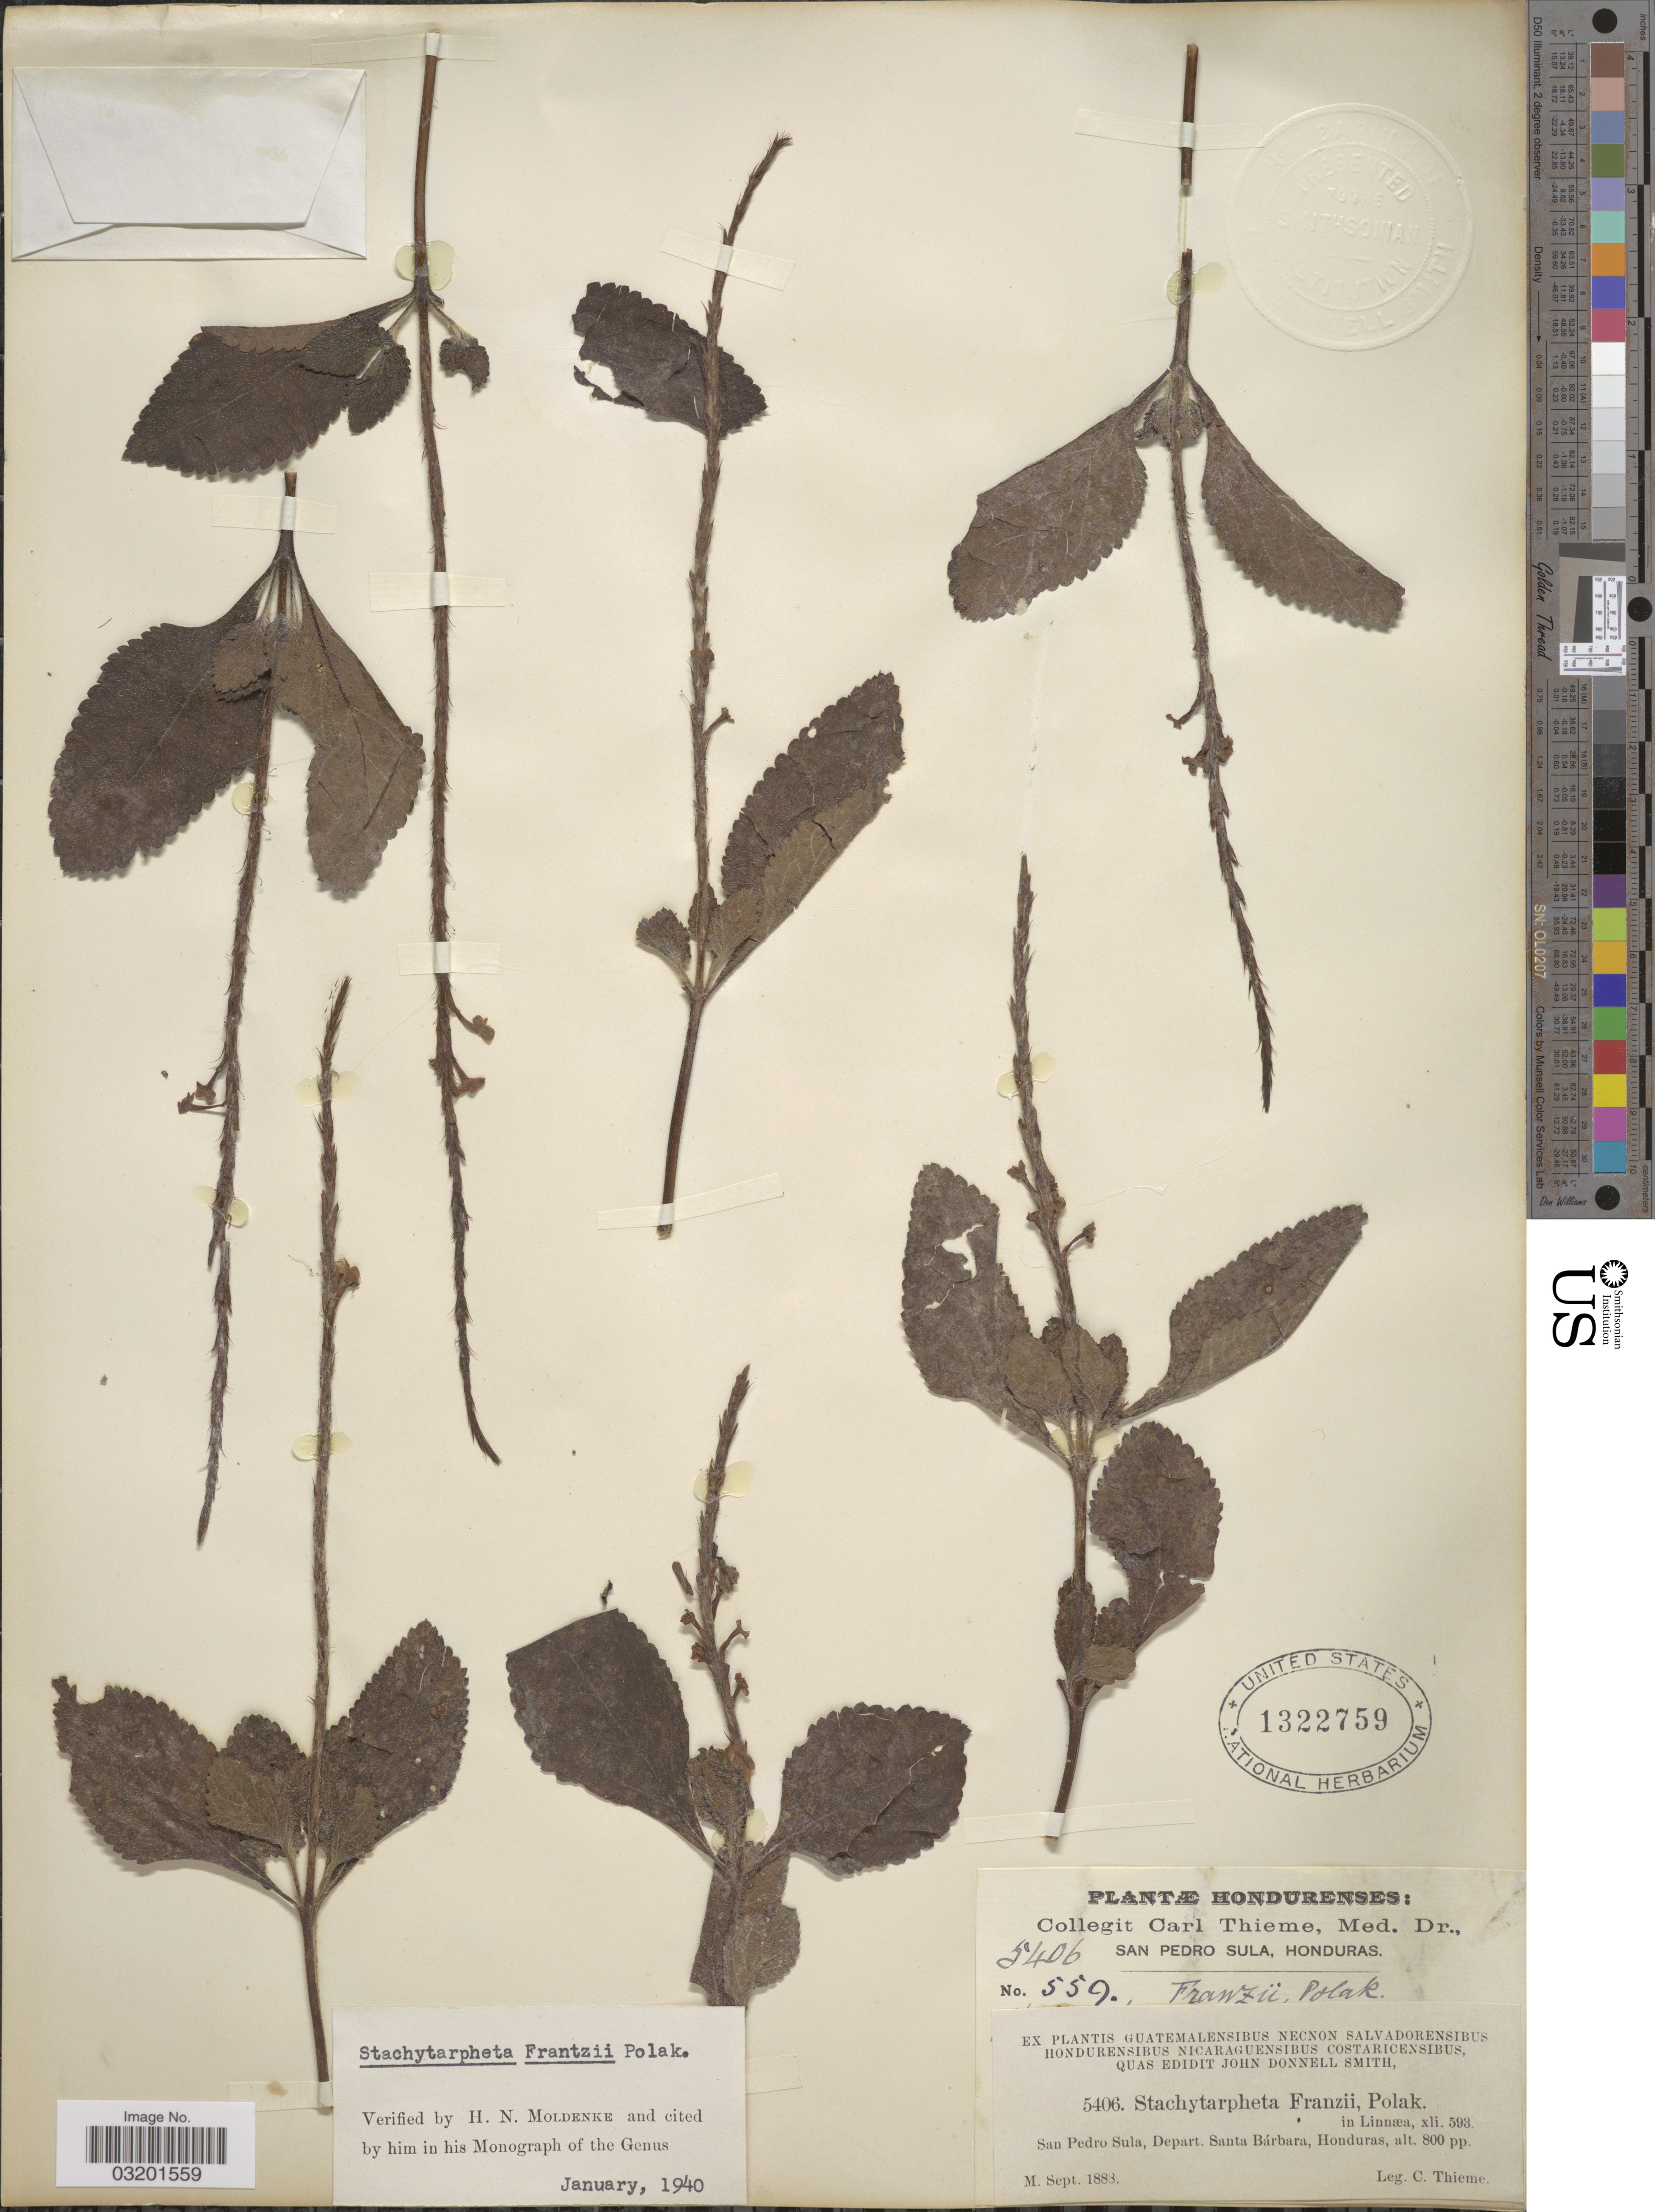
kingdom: Plantae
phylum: Tracheophyta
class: Magnoliopsida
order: Lamiales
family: Verbenaceae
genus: Stachytarpheta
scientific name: Stachytarpheta frantzii var. frantzii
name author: Pol.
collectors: C. Thieme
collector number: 5406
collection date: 1888-09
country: Honduras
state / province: Santa Bárbara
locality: San Pedro Sula, Depart. Santa Bárbara.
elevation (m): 244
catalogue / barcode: US 1322759